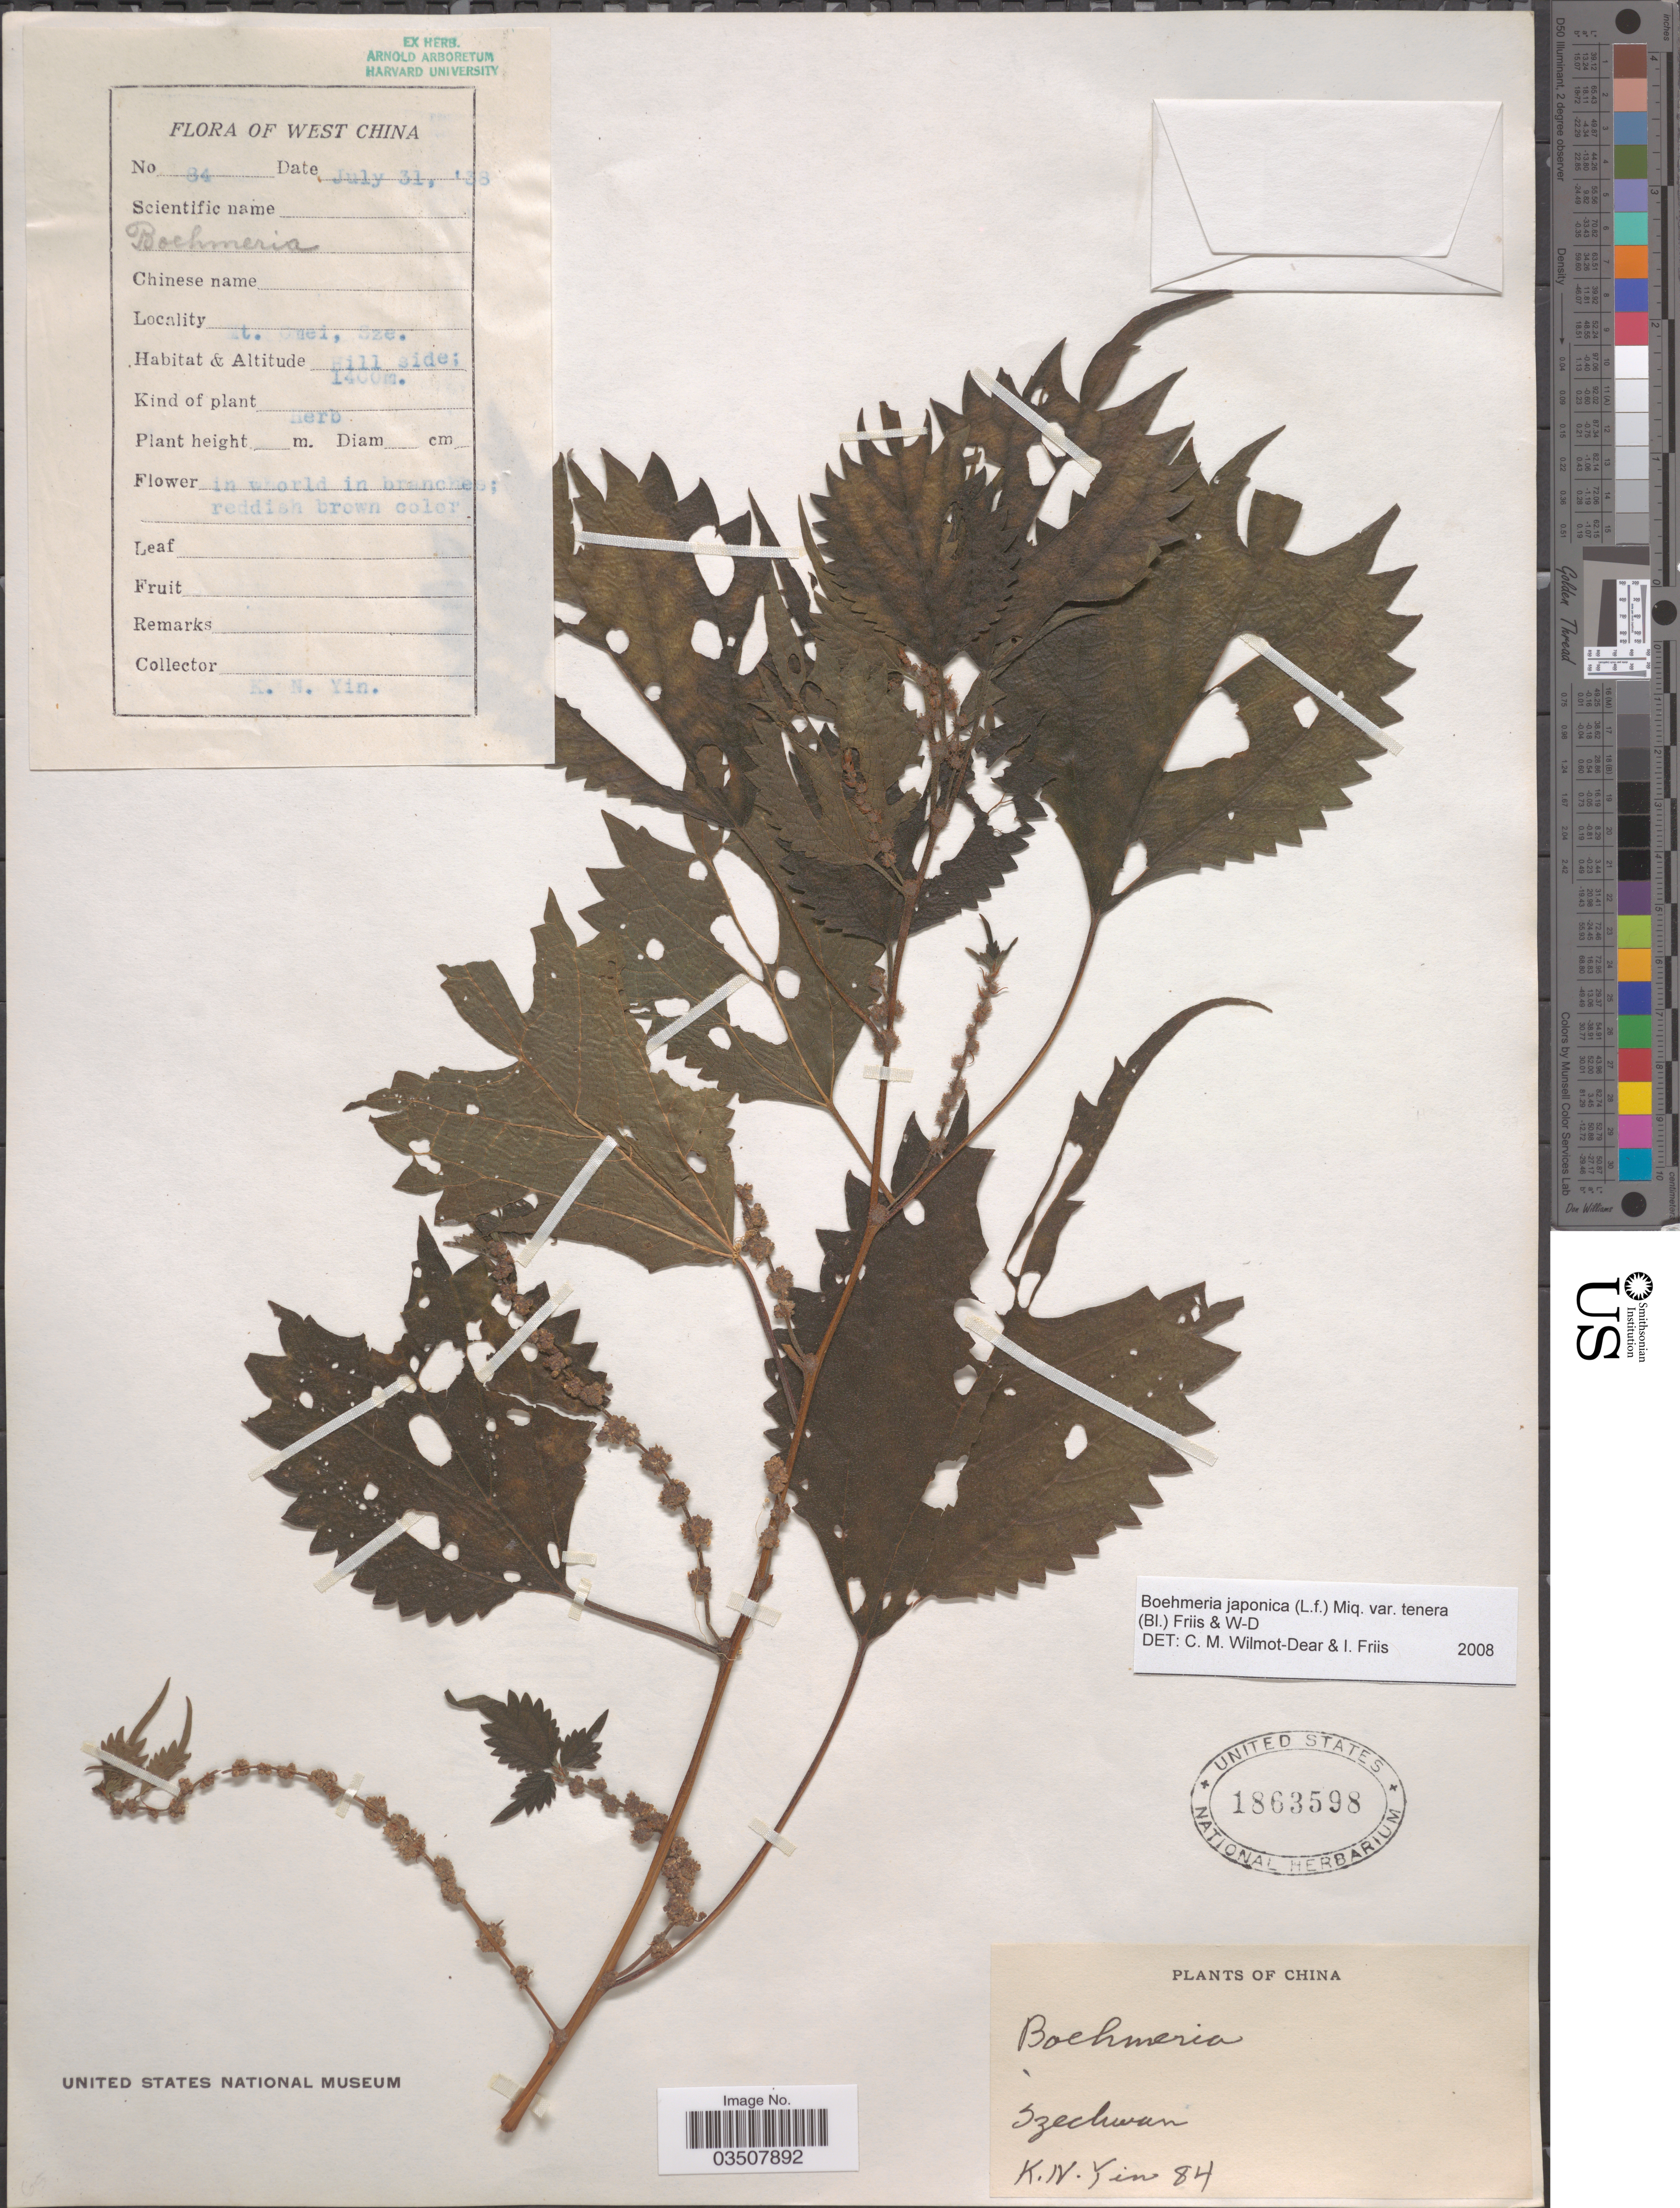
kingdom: Plantae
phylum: Tracheophyta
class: Magnoliopsida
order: Rosales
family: Urticaceae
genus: Boehmeria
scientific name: Boehmeria japonica var. tenera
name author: (Blume) Friis & Wilmot-Dear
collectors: K. Yin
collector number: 84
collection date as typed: Transcribed d/m/y: 31/7/38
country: China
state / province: Sichuan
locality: West China. Mt. Omei, Szechwan.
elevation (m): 1400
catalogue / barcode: US 1863598